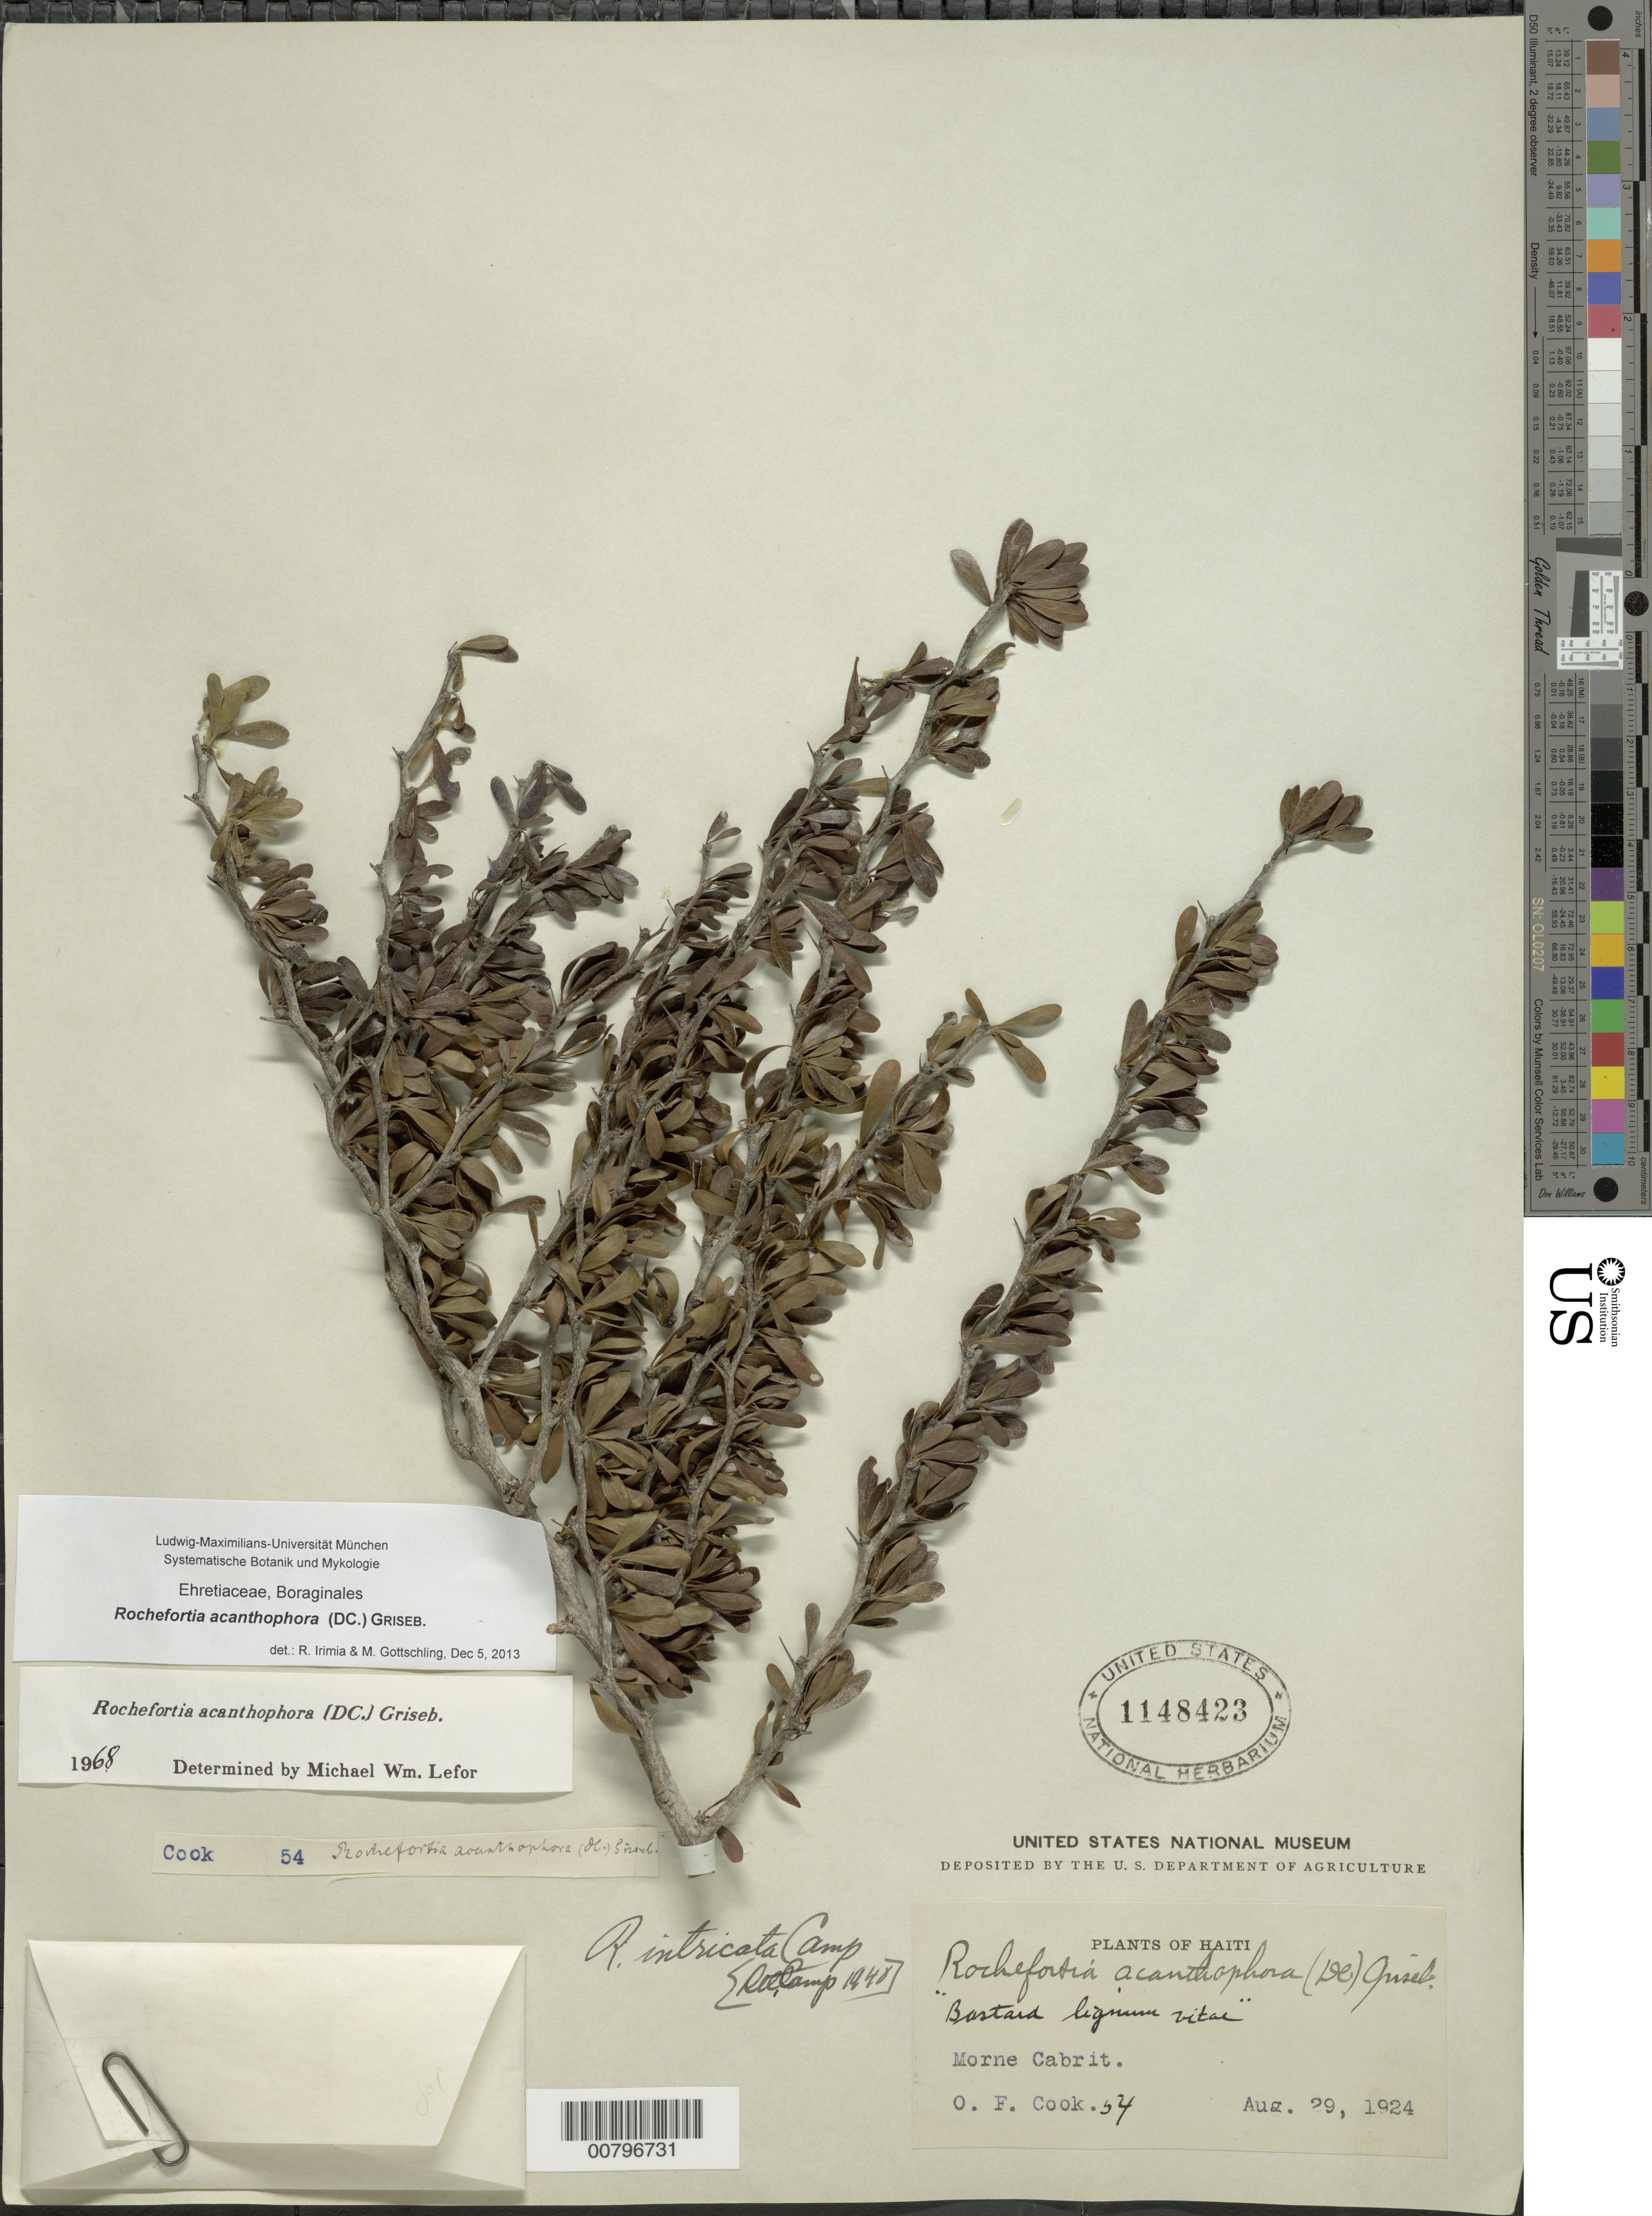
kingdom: Plantae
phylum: Tracheophyta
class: Magnoliopsida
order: Boraginales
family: Ehretiaceae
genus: Rochefortia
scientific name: Rochefortia acanthophora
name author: (DC.) Griseb.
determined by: Irimia, R.; Gottschling, M.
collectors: O. F. Cook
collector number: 54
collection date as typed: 29 Aug 1924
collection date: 1924-08-29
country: Haiti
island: Hispaniola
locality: Morne Cabrits.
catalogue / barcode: US 1148423